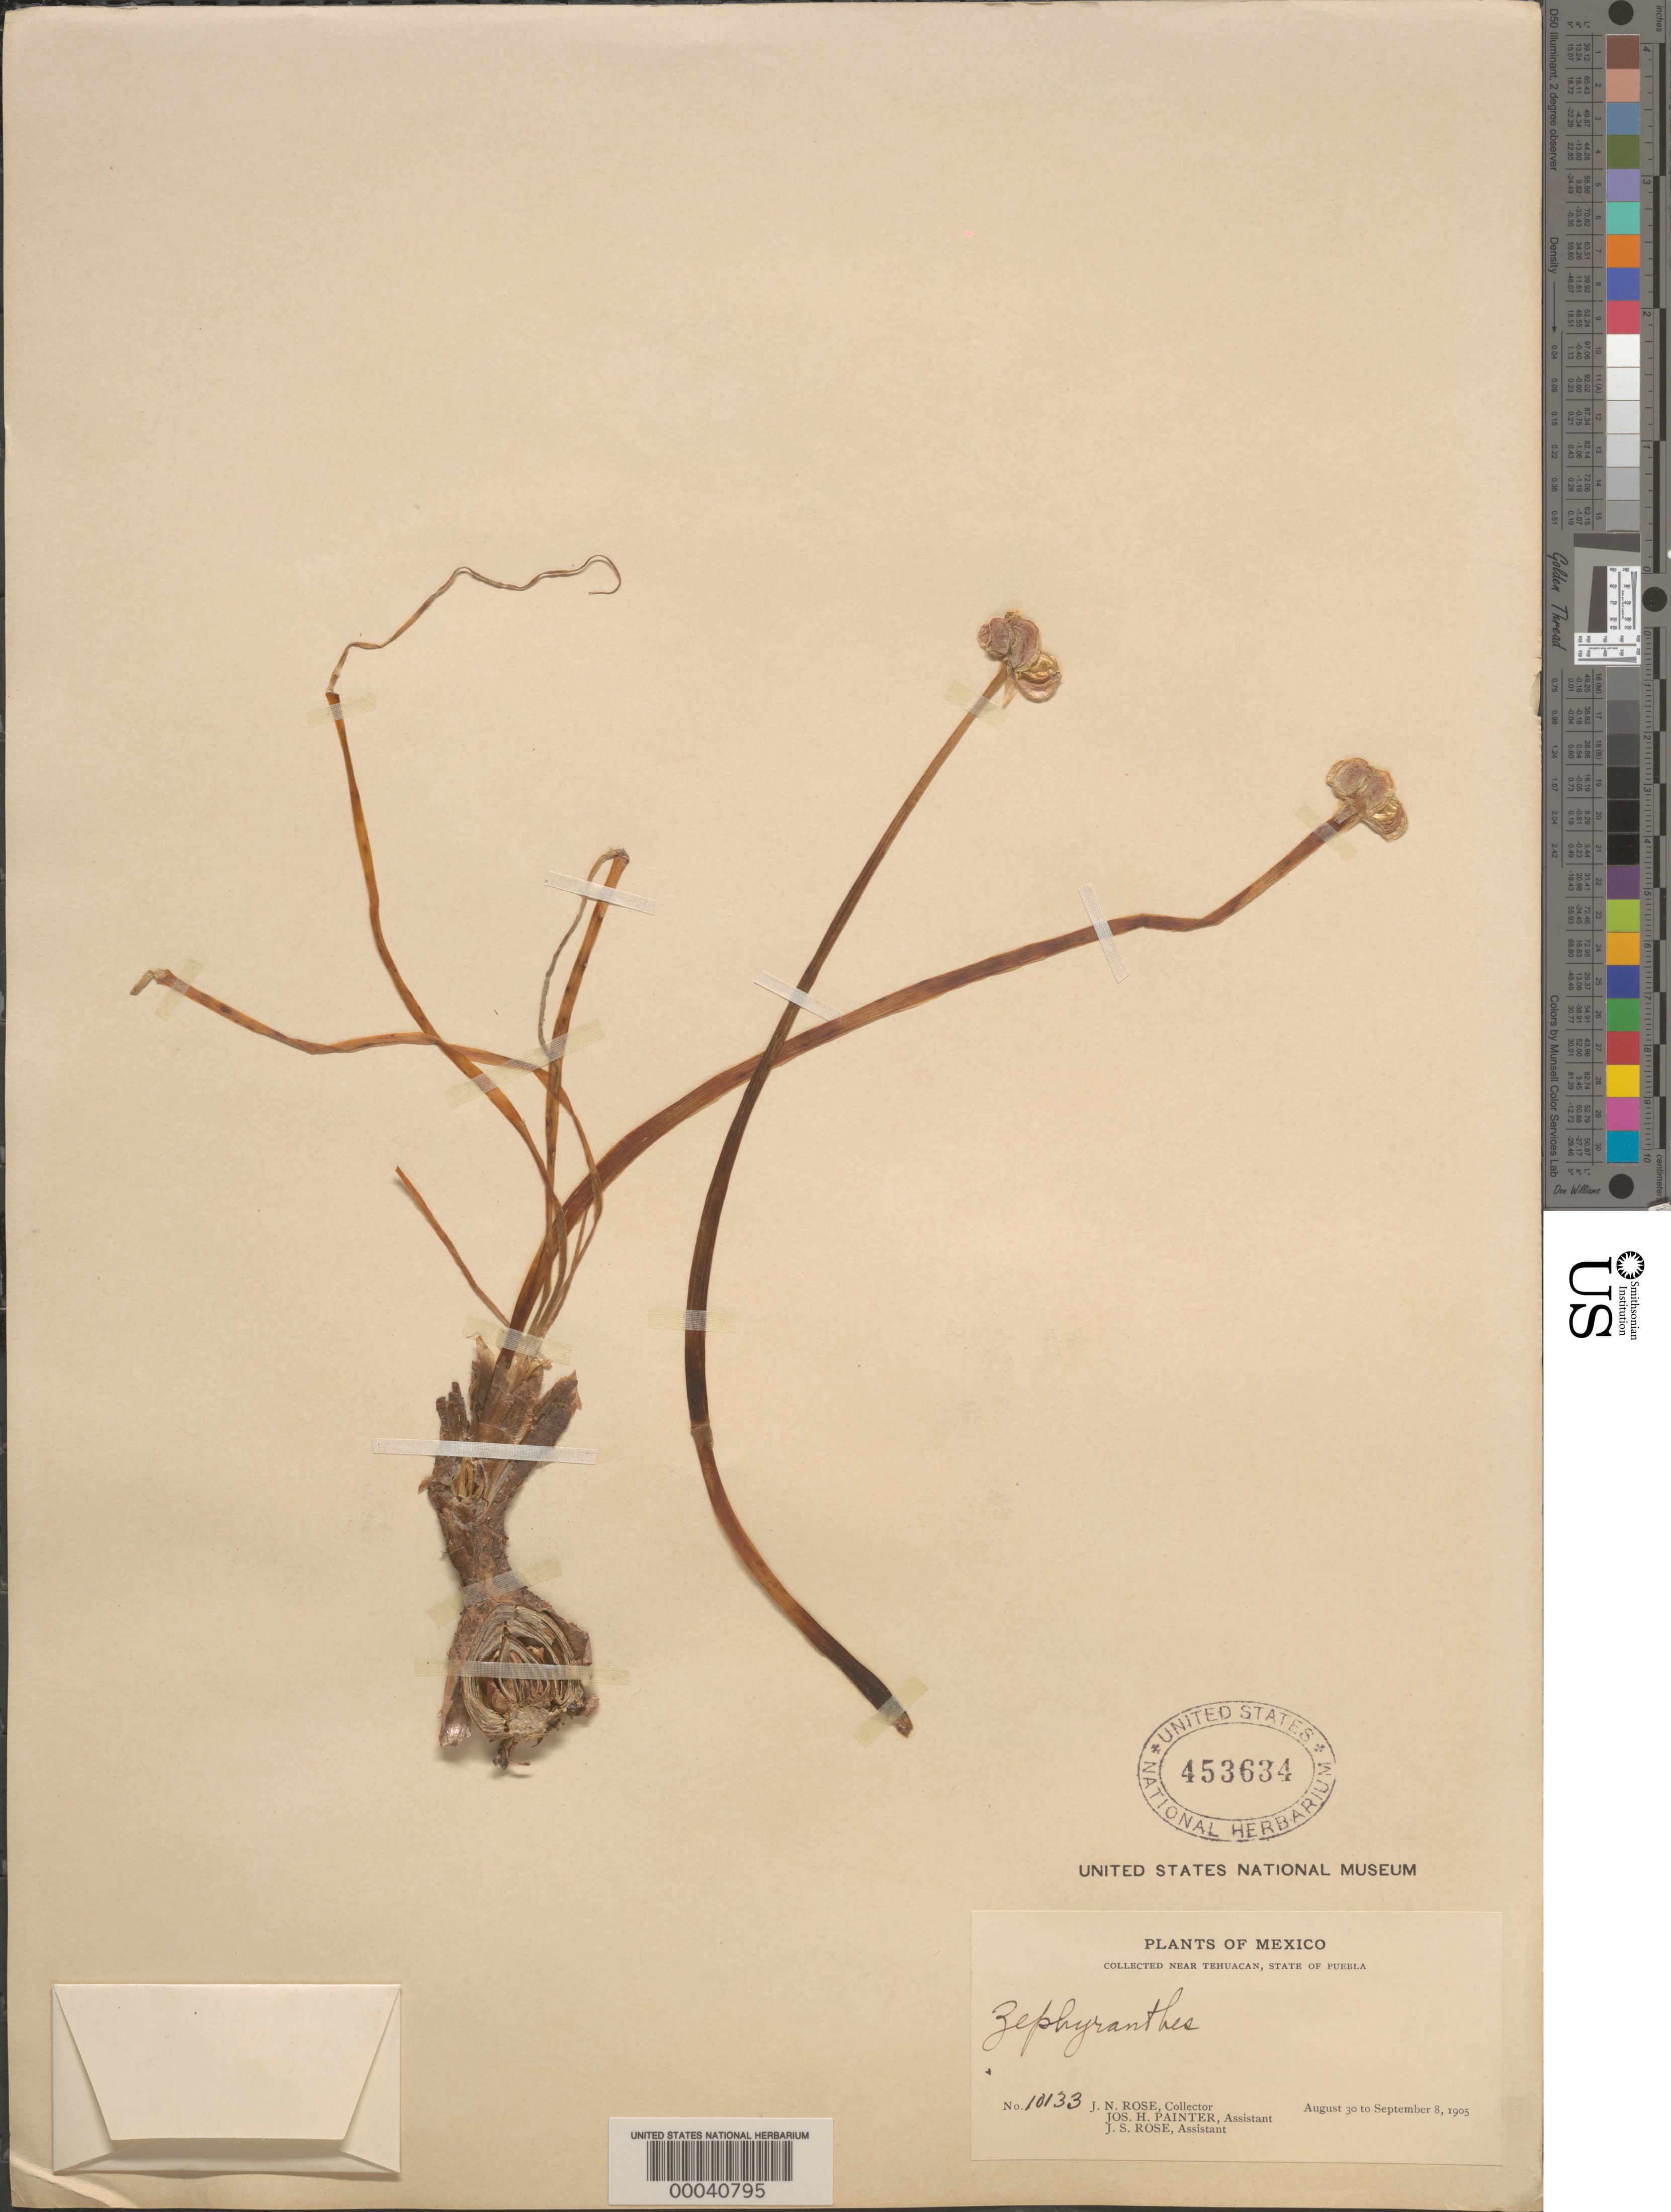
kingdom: Plantae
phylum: Tracheophyta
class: Liliopsida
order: Asparagales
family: Amaryllidaceae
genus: Zephyranthes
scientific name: Zephyranthes sp.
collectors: J. N. Rose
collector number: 10133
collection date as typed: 30 Aug 1905 to 08 Sep 1905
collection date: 1905-08-30/1905-09-08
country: Mexico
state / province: Puebla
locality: Near Tehuacan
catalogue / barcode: US 453634